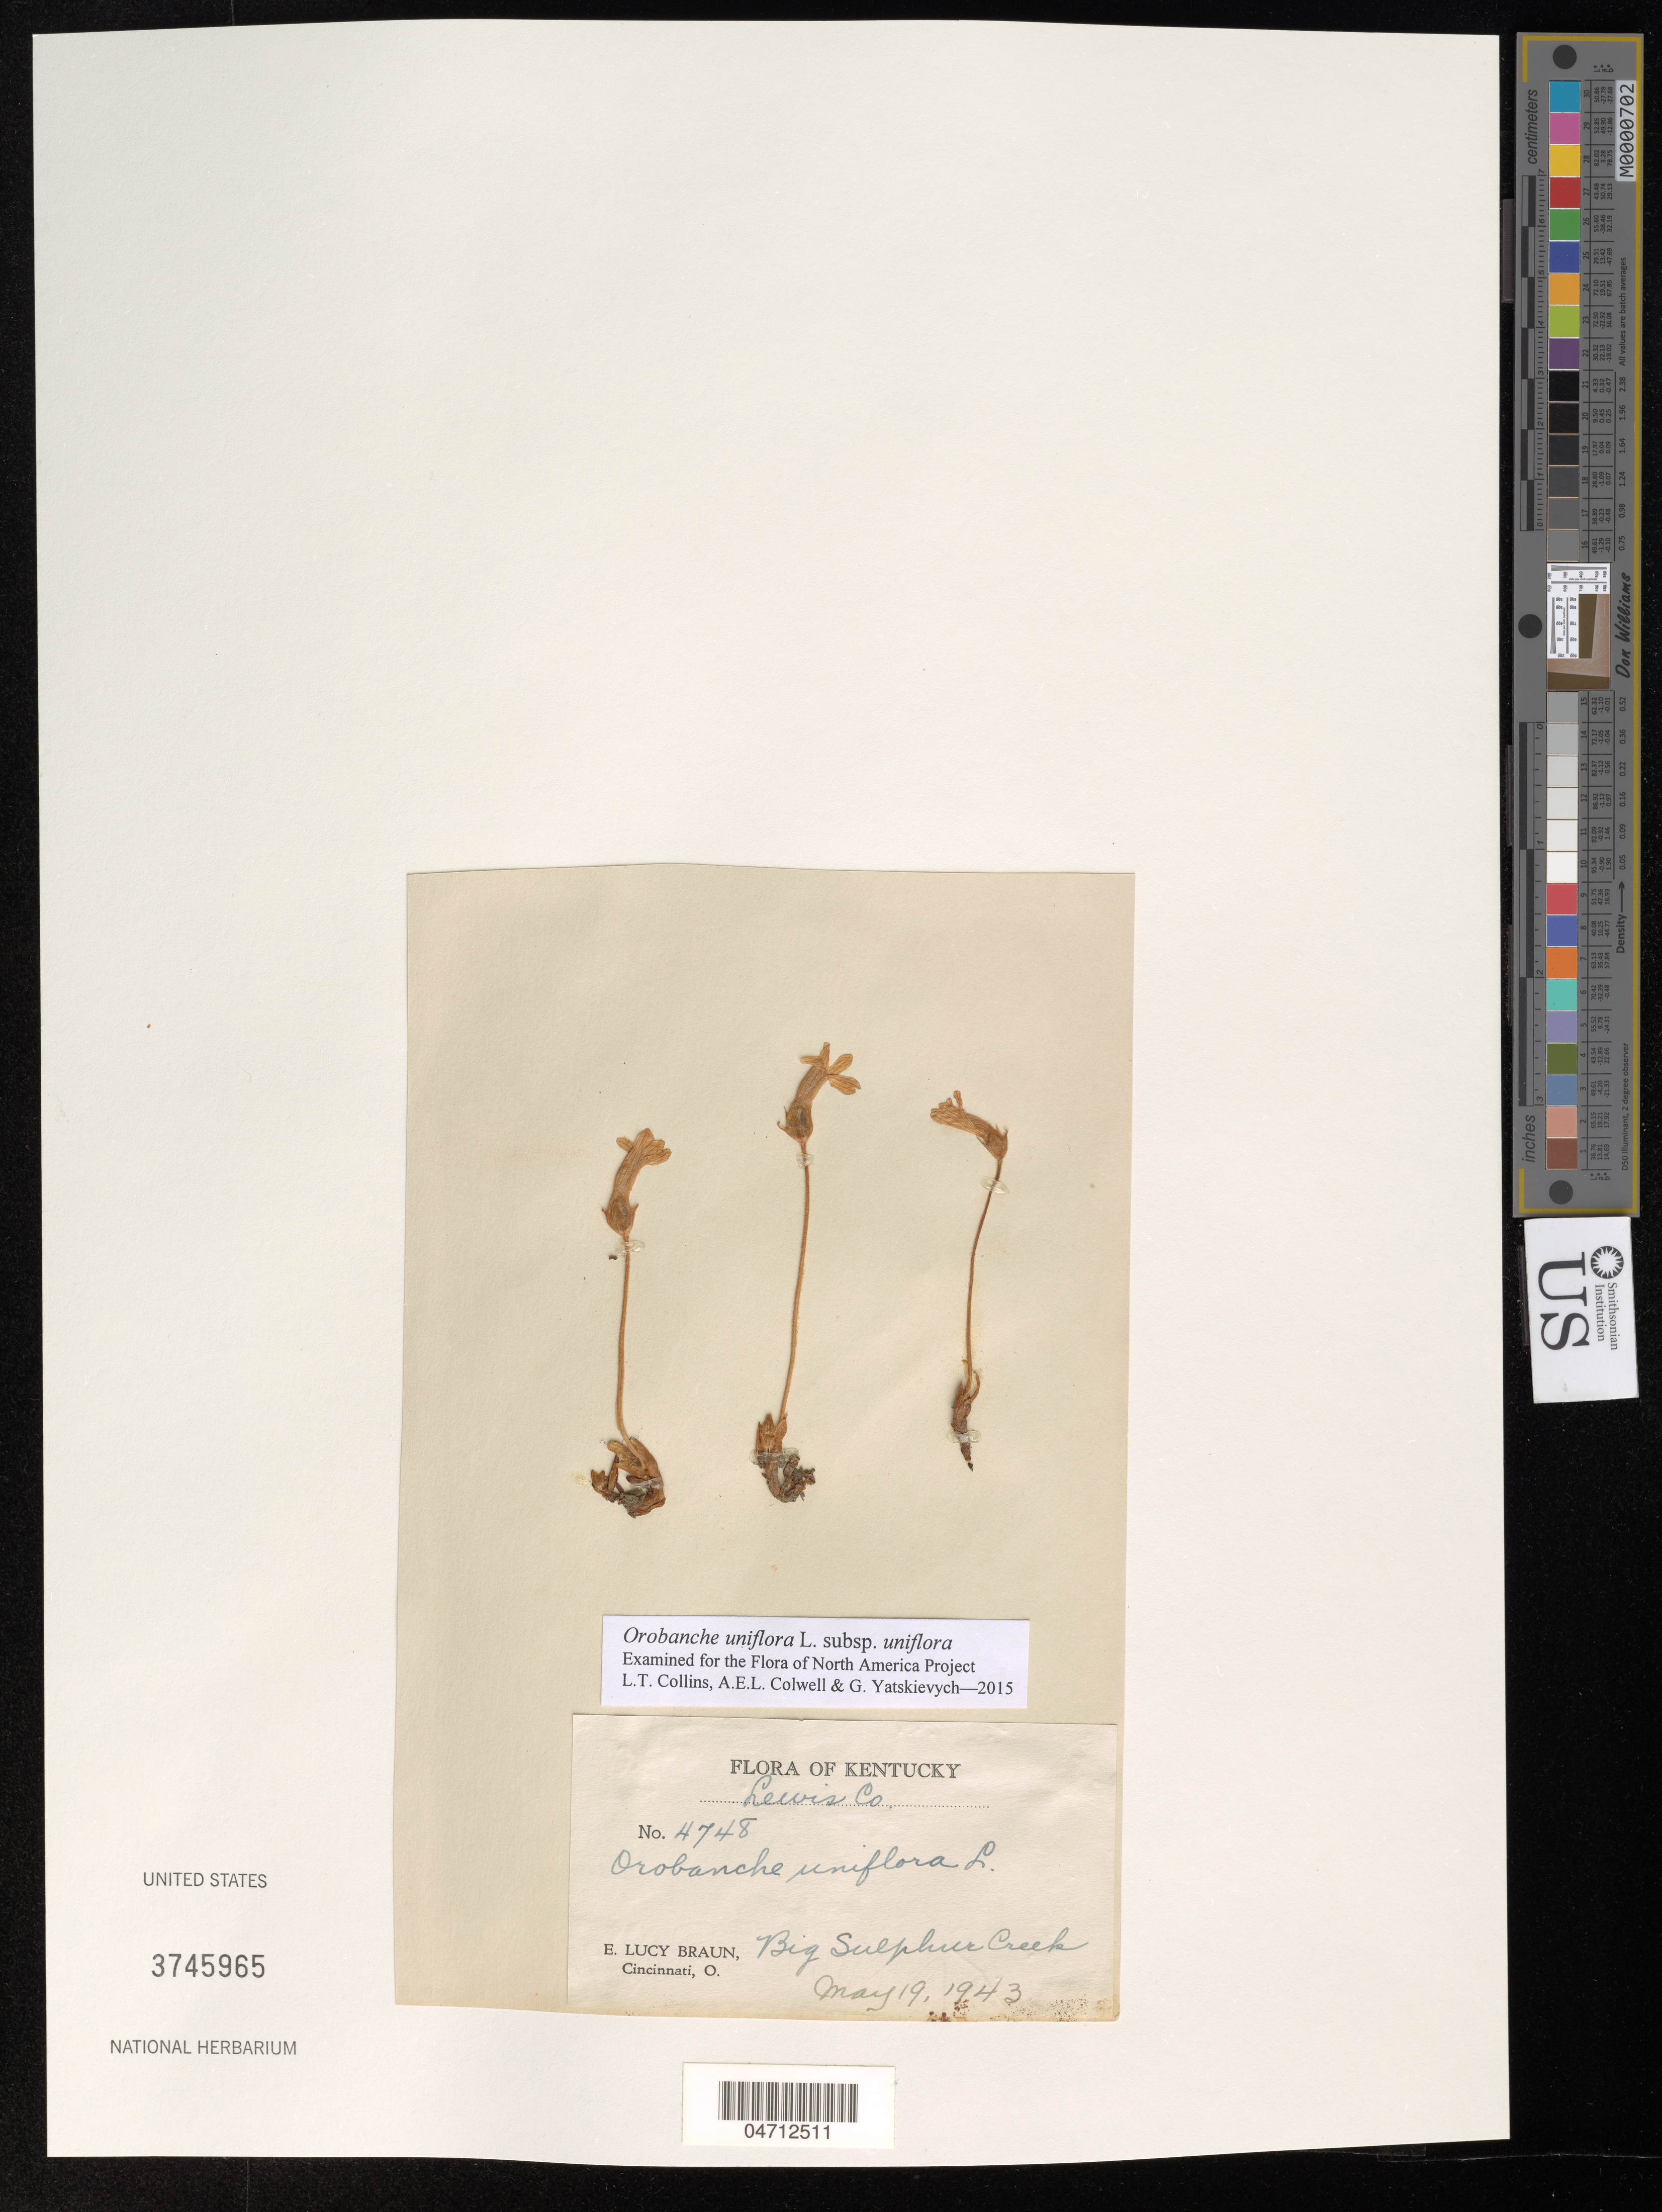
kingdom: Plantae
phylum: Tracheophyta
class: Magnoliopsida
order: Lamiales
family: Orobanchaceae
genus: Orobanche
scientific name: Orobanche uniflora subsp. uniflora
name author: L.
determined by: Collins, L. T.; Colwell, A. E.; Yatskievych, G. A.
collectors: E. L. Braun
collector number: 4748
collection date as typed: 19 May 1943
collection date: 1943-05-19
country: United States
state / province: Kentucky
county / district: Lewis Co.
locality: Big Sulphur Creek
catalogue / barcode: US 3745965